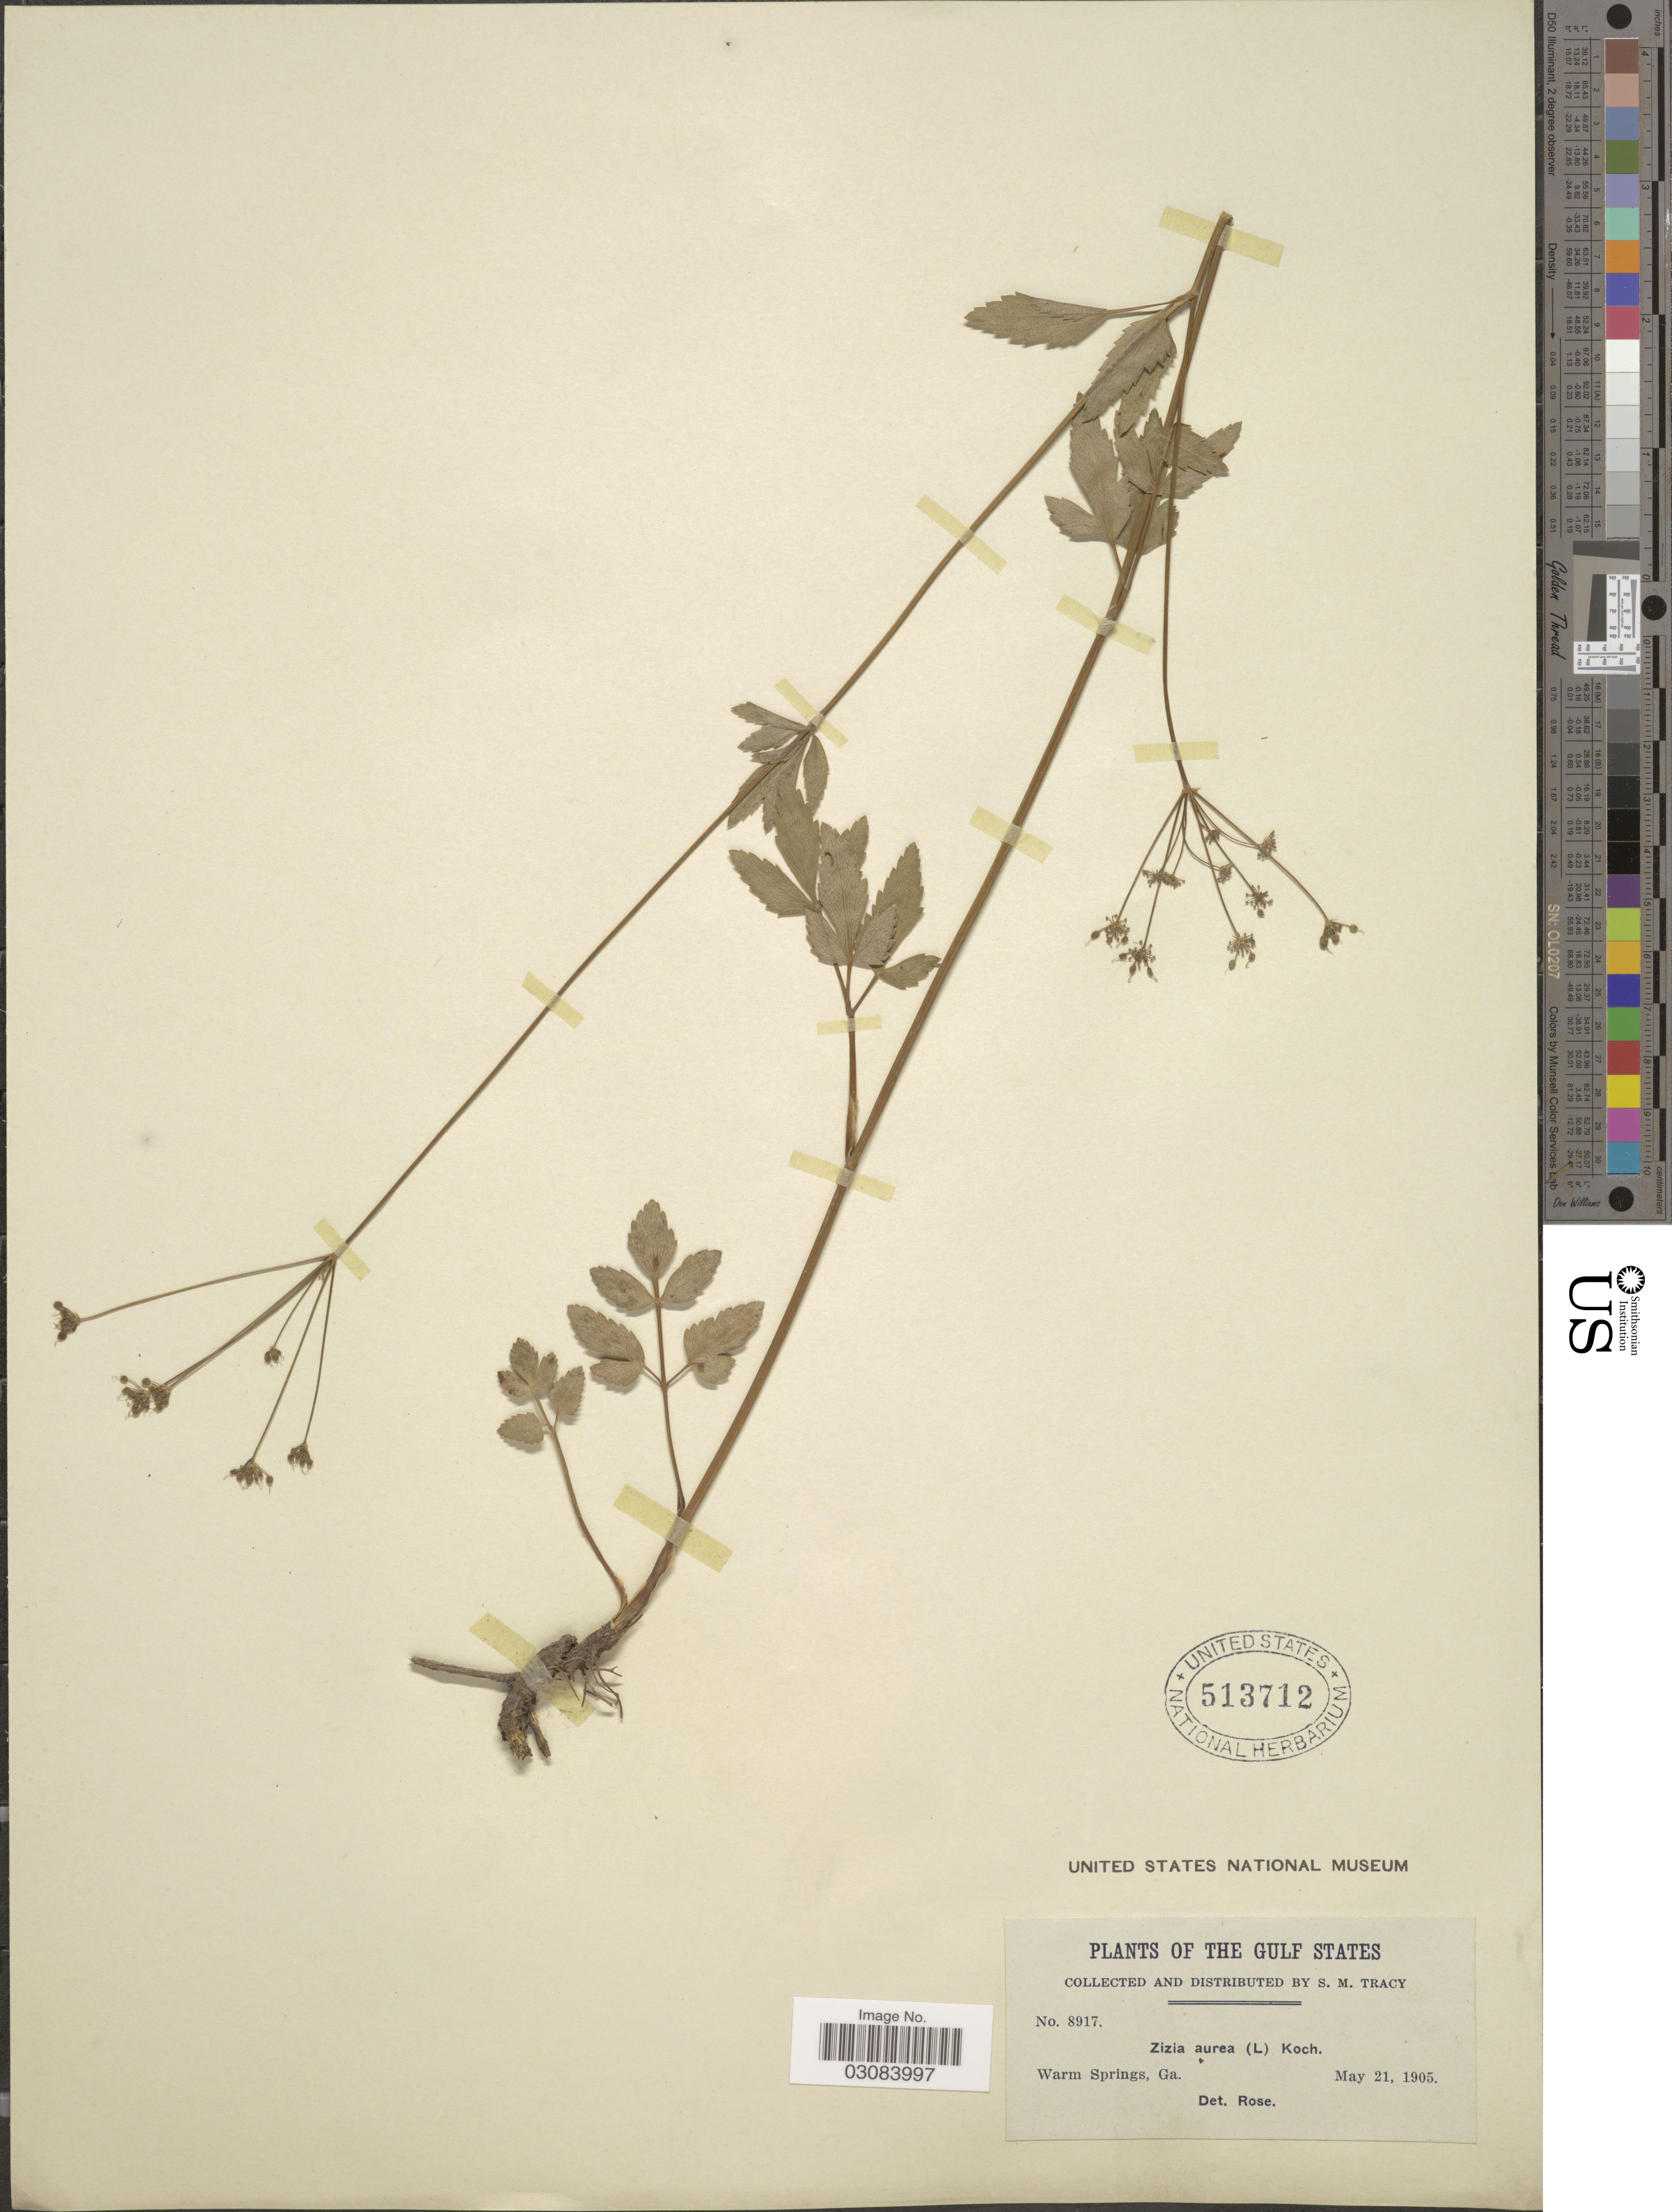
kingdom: Plantae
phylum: Tracheophyta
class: Magnoliopsida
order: Apiales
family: Apiaceae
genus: Zizia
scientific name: Zizia aurea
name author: (L.) Koch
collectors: S. M. Tracy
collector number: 8917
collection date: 1905-05-21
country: United States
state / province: Georgia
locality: The Gulf States. Warm Springs.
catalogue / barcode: US 513712